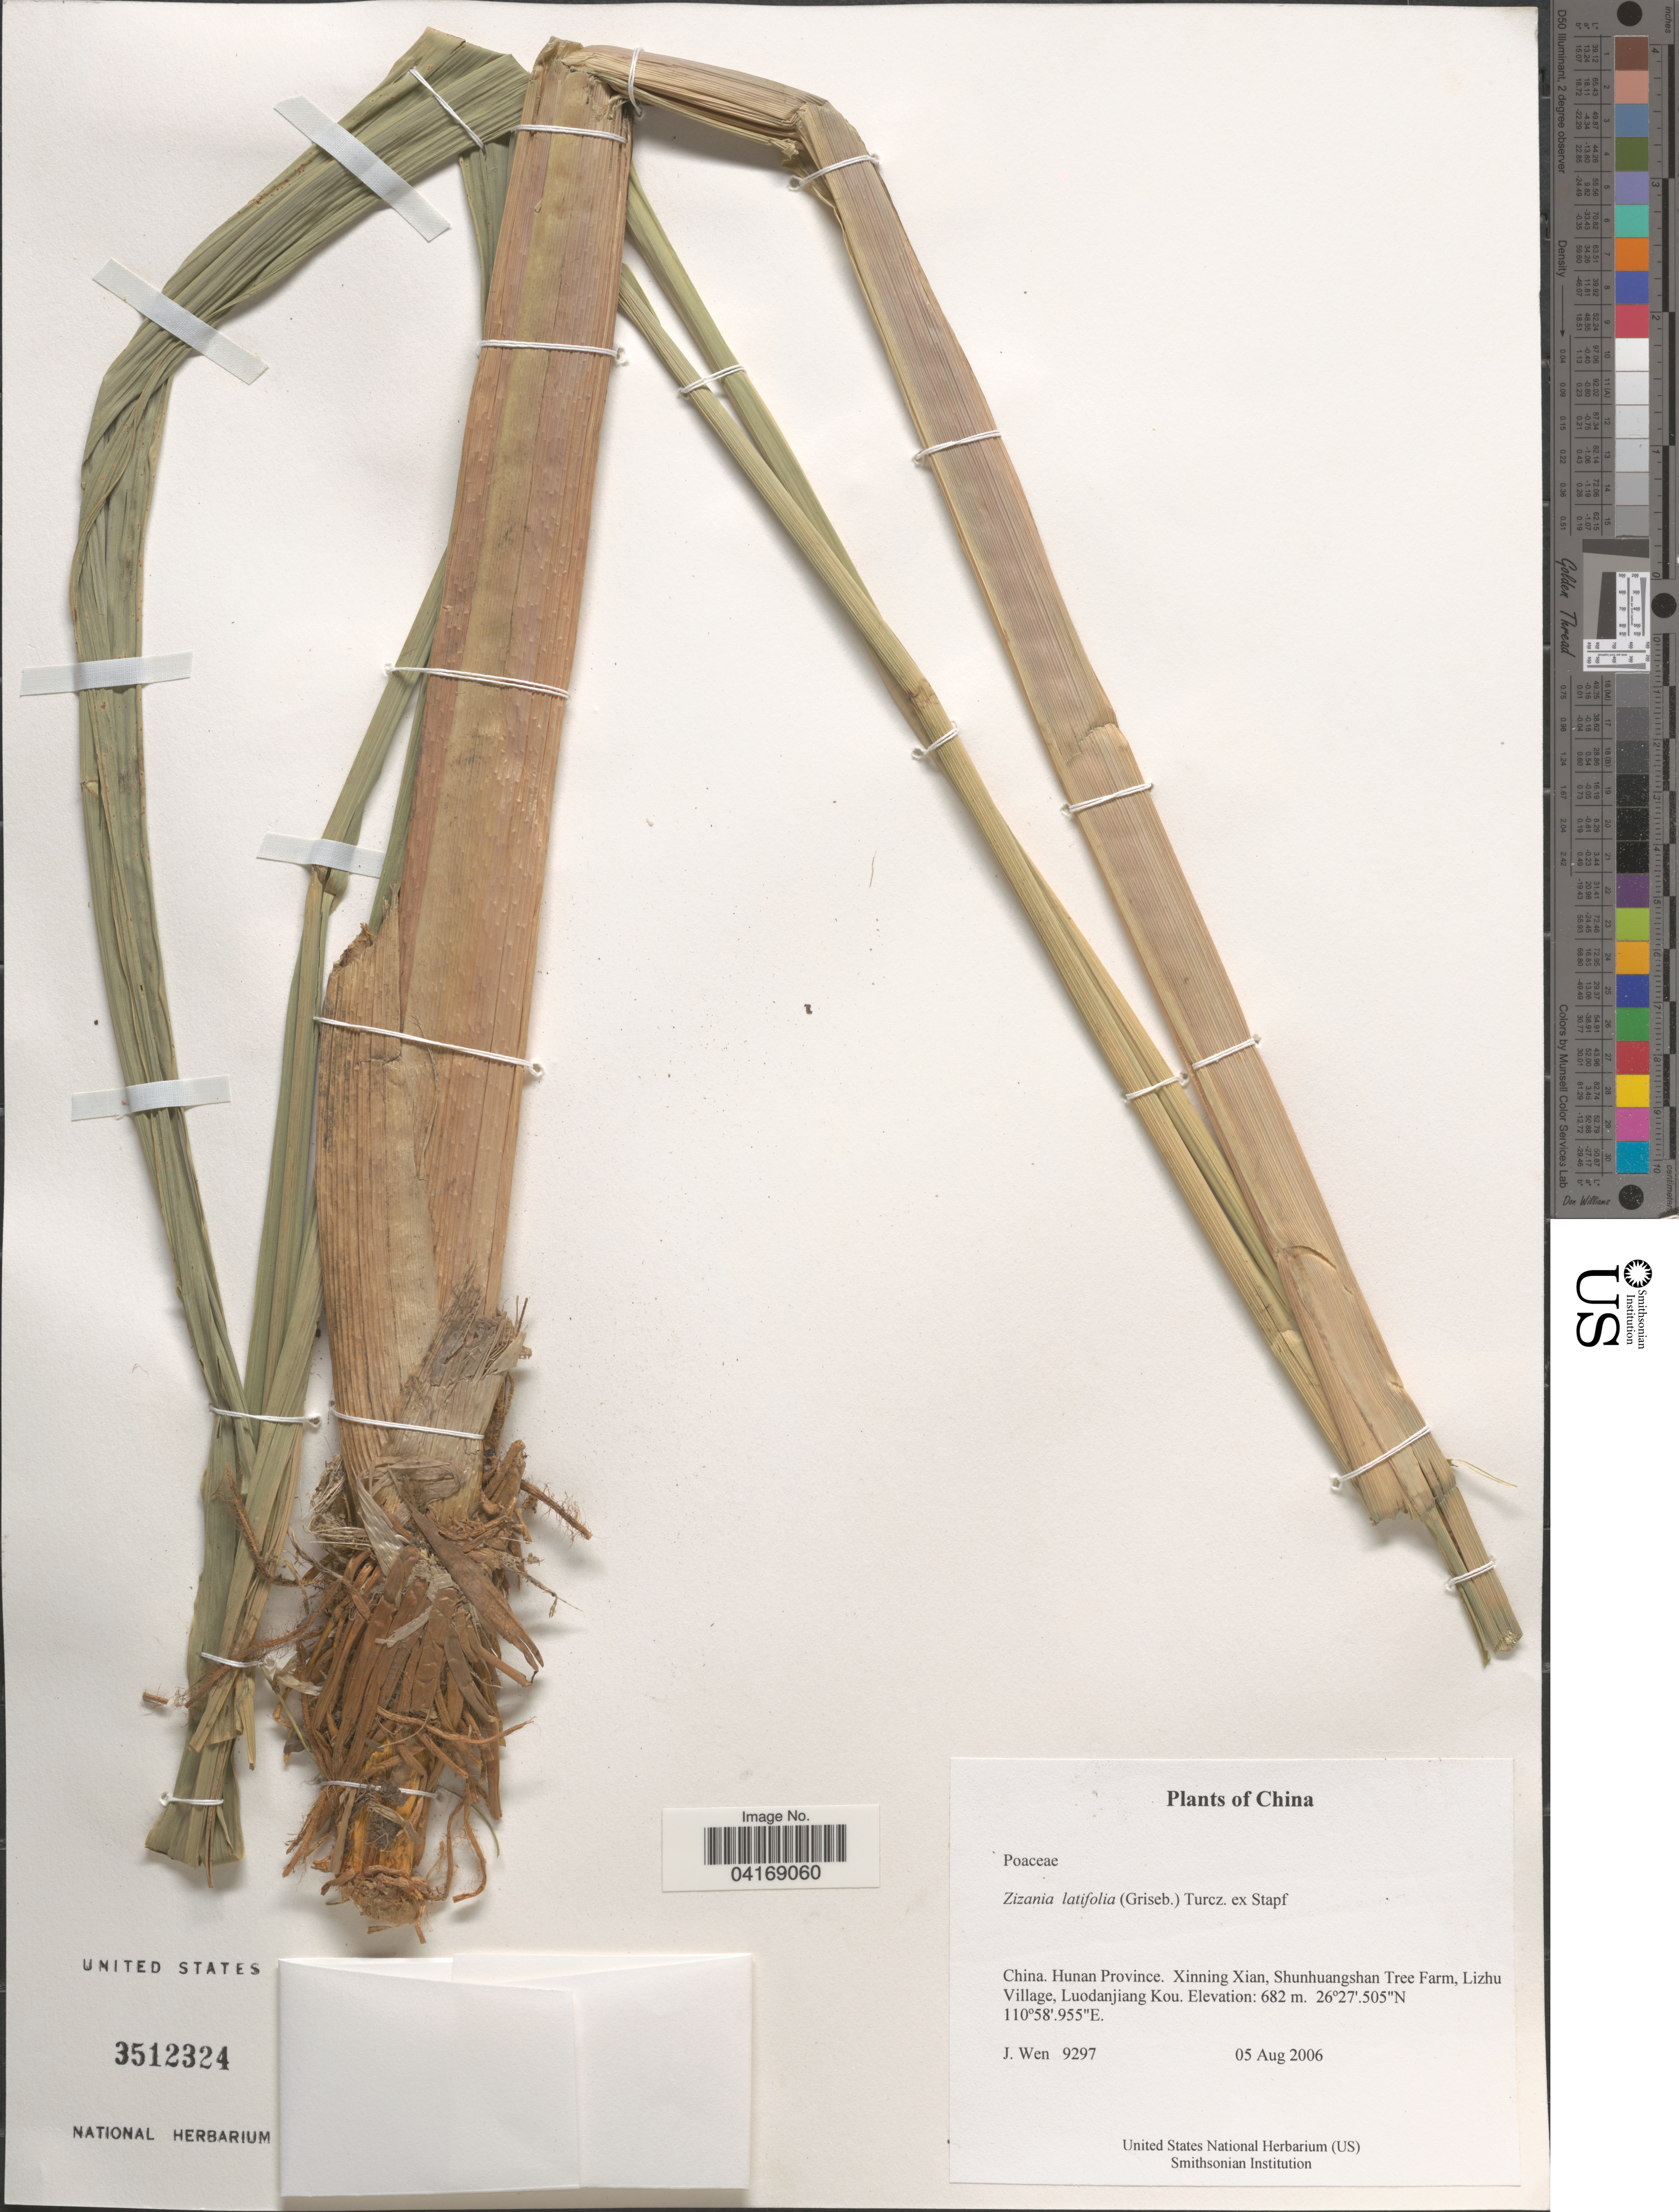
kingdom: Plantae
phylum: Tracheophyta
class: Liliopsida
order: Poales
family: Poaceae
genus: Zizania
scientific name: Zizania latifolia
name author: (Griseb.) Stapf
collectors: J. Wen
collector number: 9297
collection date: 2006-08-05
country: China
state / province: Hunan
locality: Xinning Xian, Shunhuangshan Tree Farm, Lizhu Village, Luodanjiang Kou.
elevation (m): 682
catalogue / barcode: US 3512324